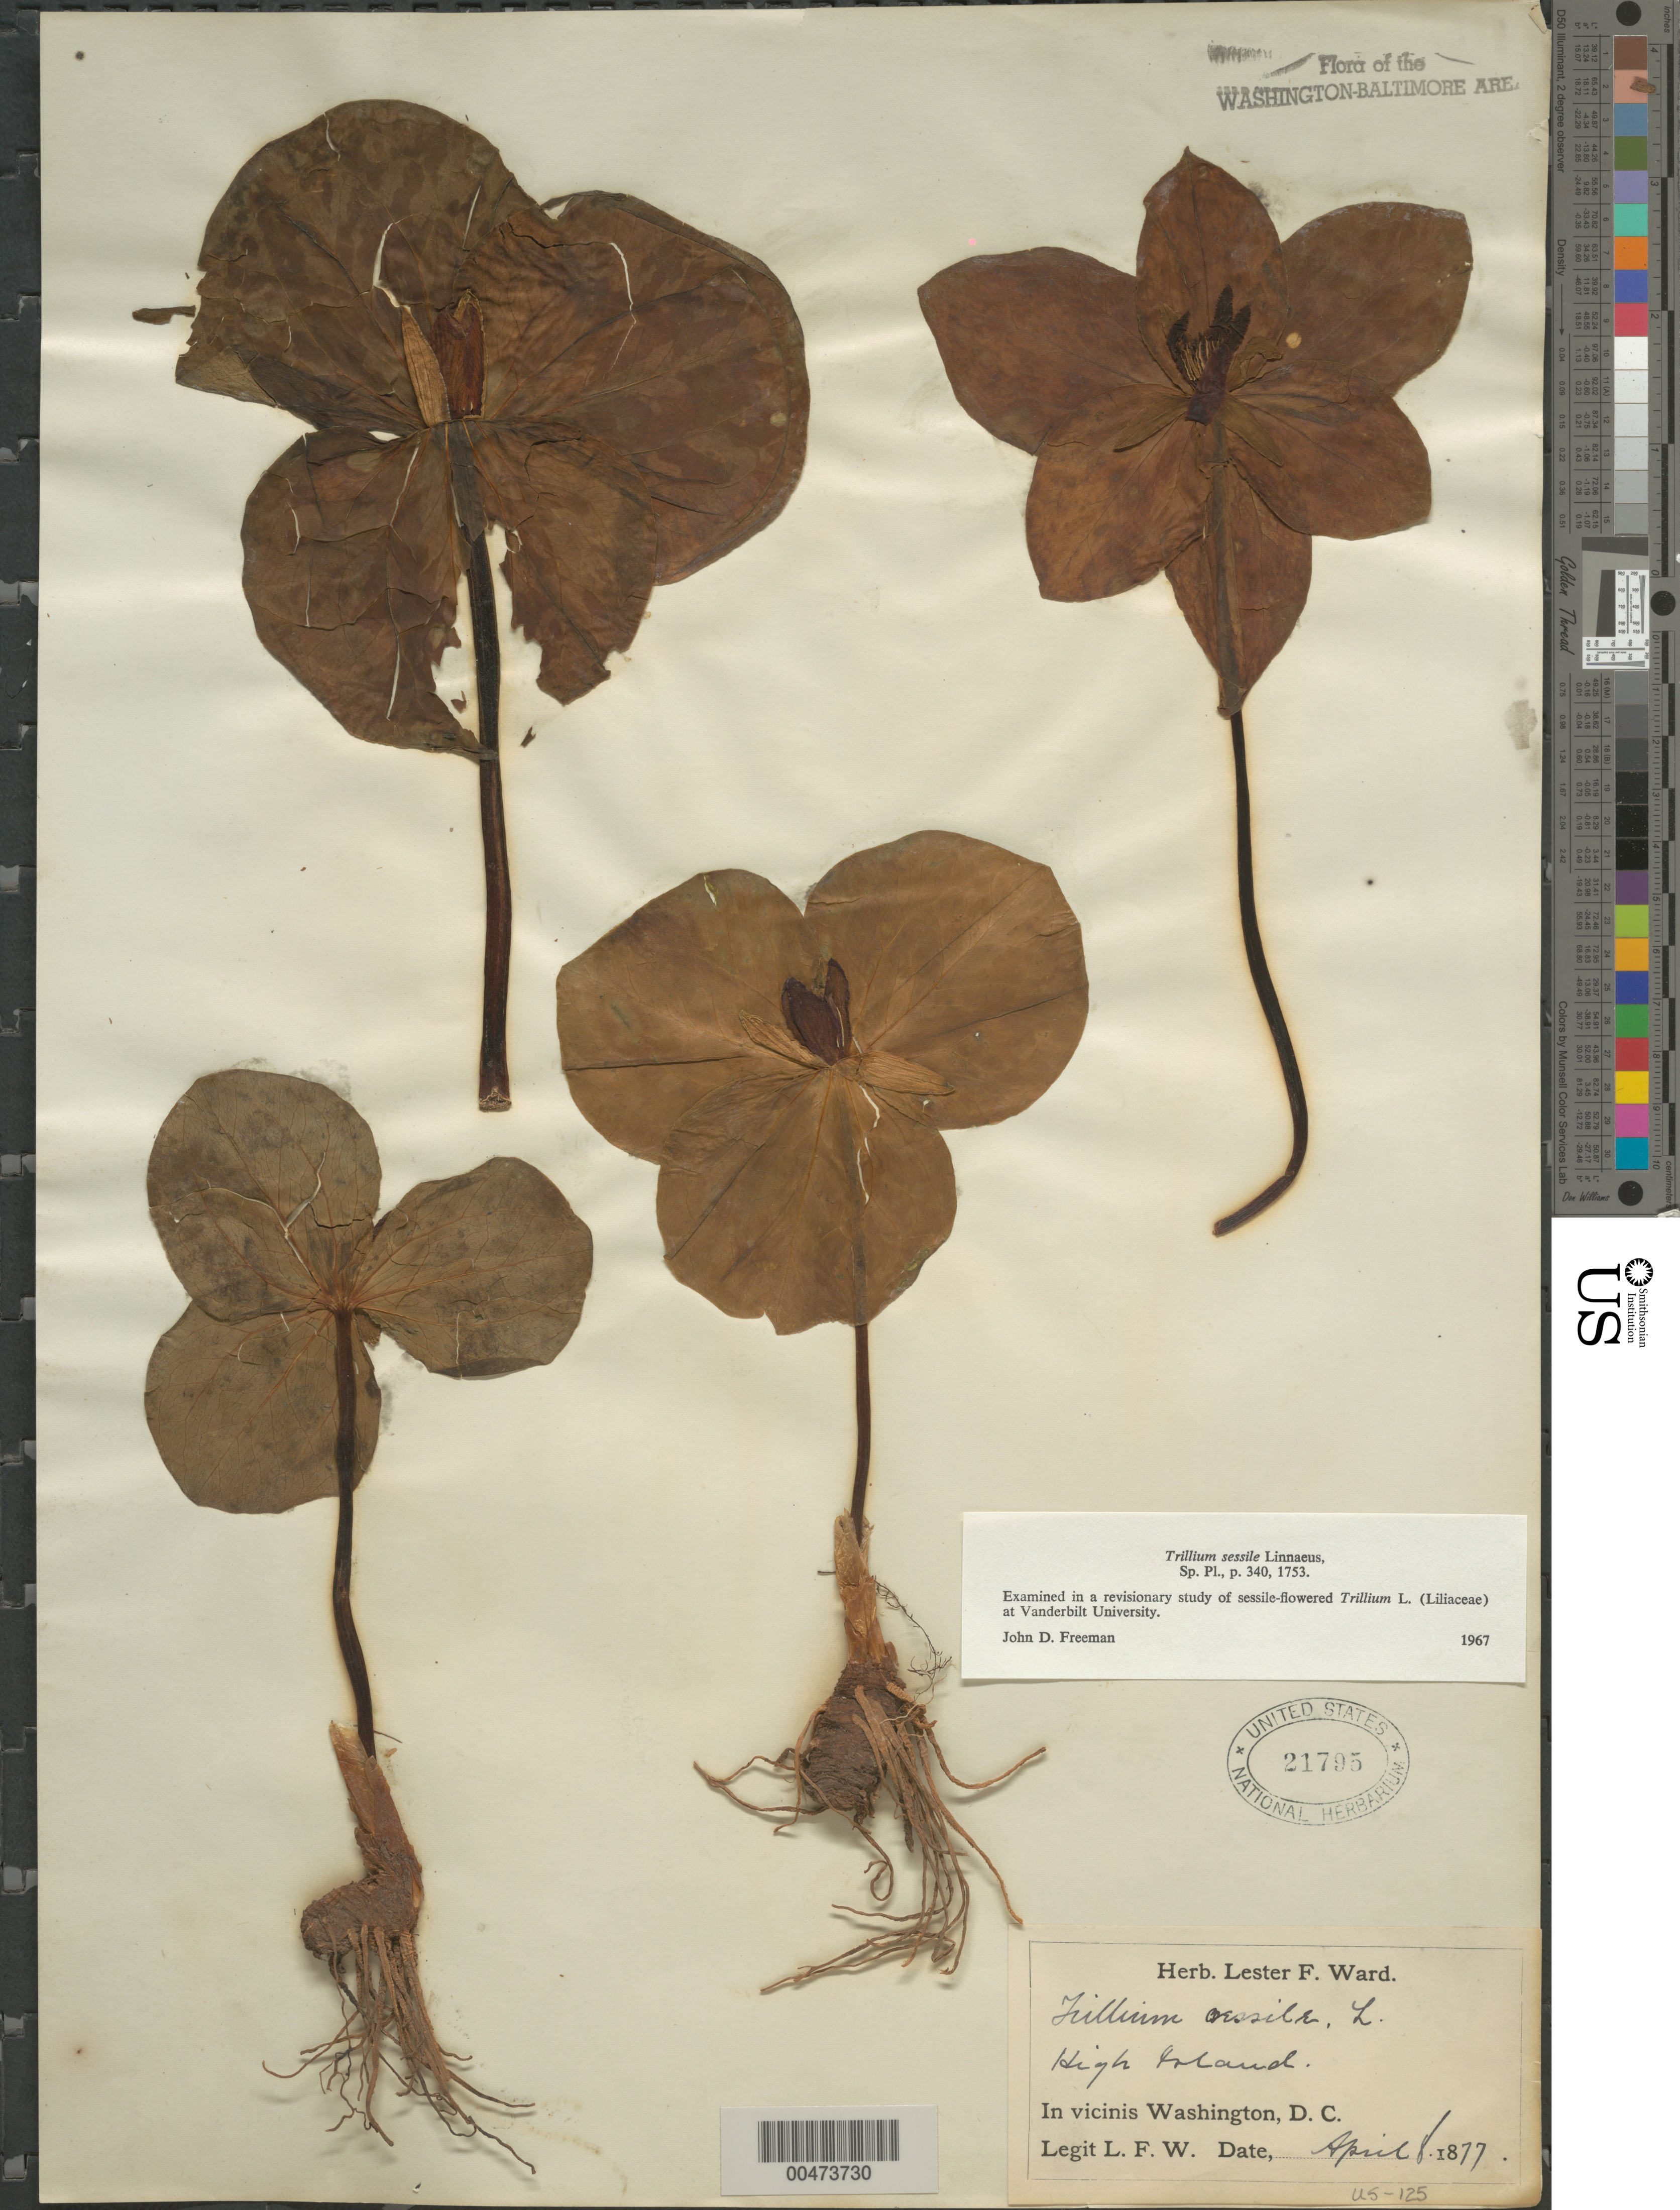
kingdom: Plantae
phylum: Tracheophyta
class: Liliopsida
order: Liliales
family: Melanthiaceae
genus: Trillium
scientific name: Trillium sessile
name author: L.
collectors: L. F. Ward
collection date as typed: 08 Apr 1877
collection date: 1877-04-08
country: United States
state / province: Maryland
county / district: Montgomery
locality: High Island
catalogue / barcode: US 21795